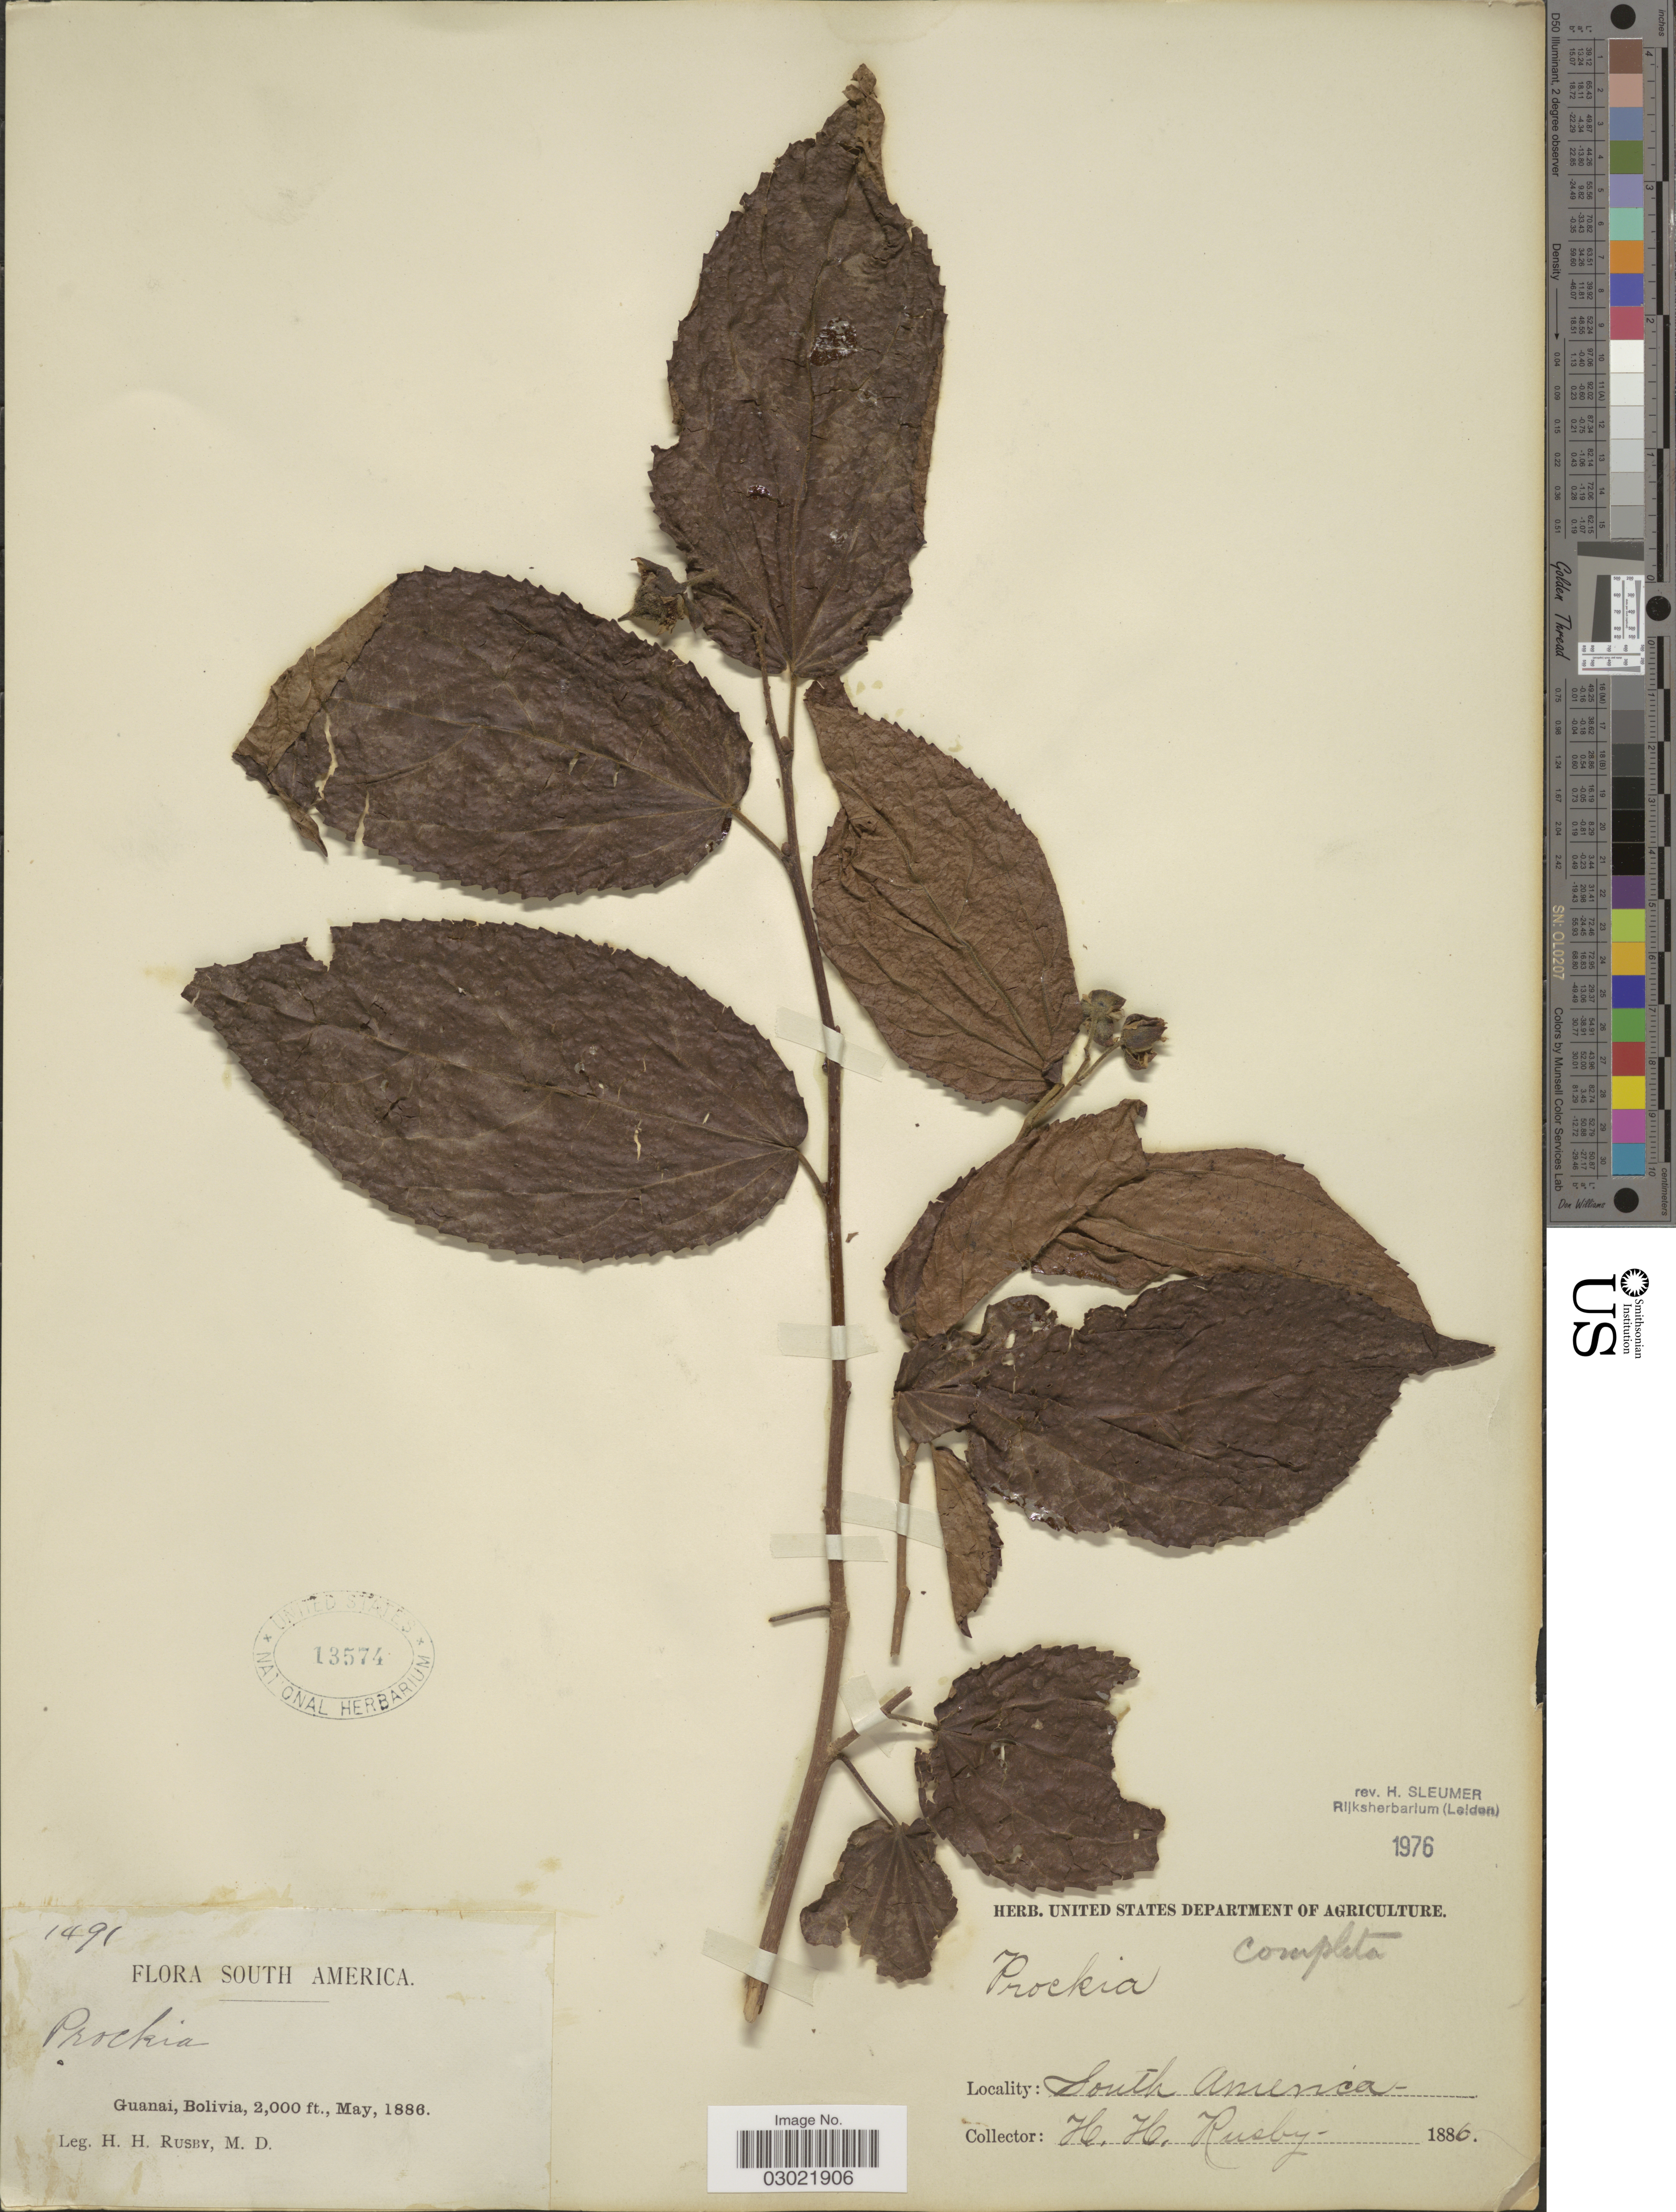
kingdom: Plantae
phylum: Tracheophyta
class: Magnoliopsida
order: Malpighiales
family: Salicaceae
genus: Prockia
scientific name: Prockia sp.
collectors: H. H. Rusby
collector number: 1491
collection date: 1886-05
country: Bolivia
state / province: La Páz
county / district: Larecaja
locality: Guanay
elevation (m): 610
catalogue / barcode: US 13574